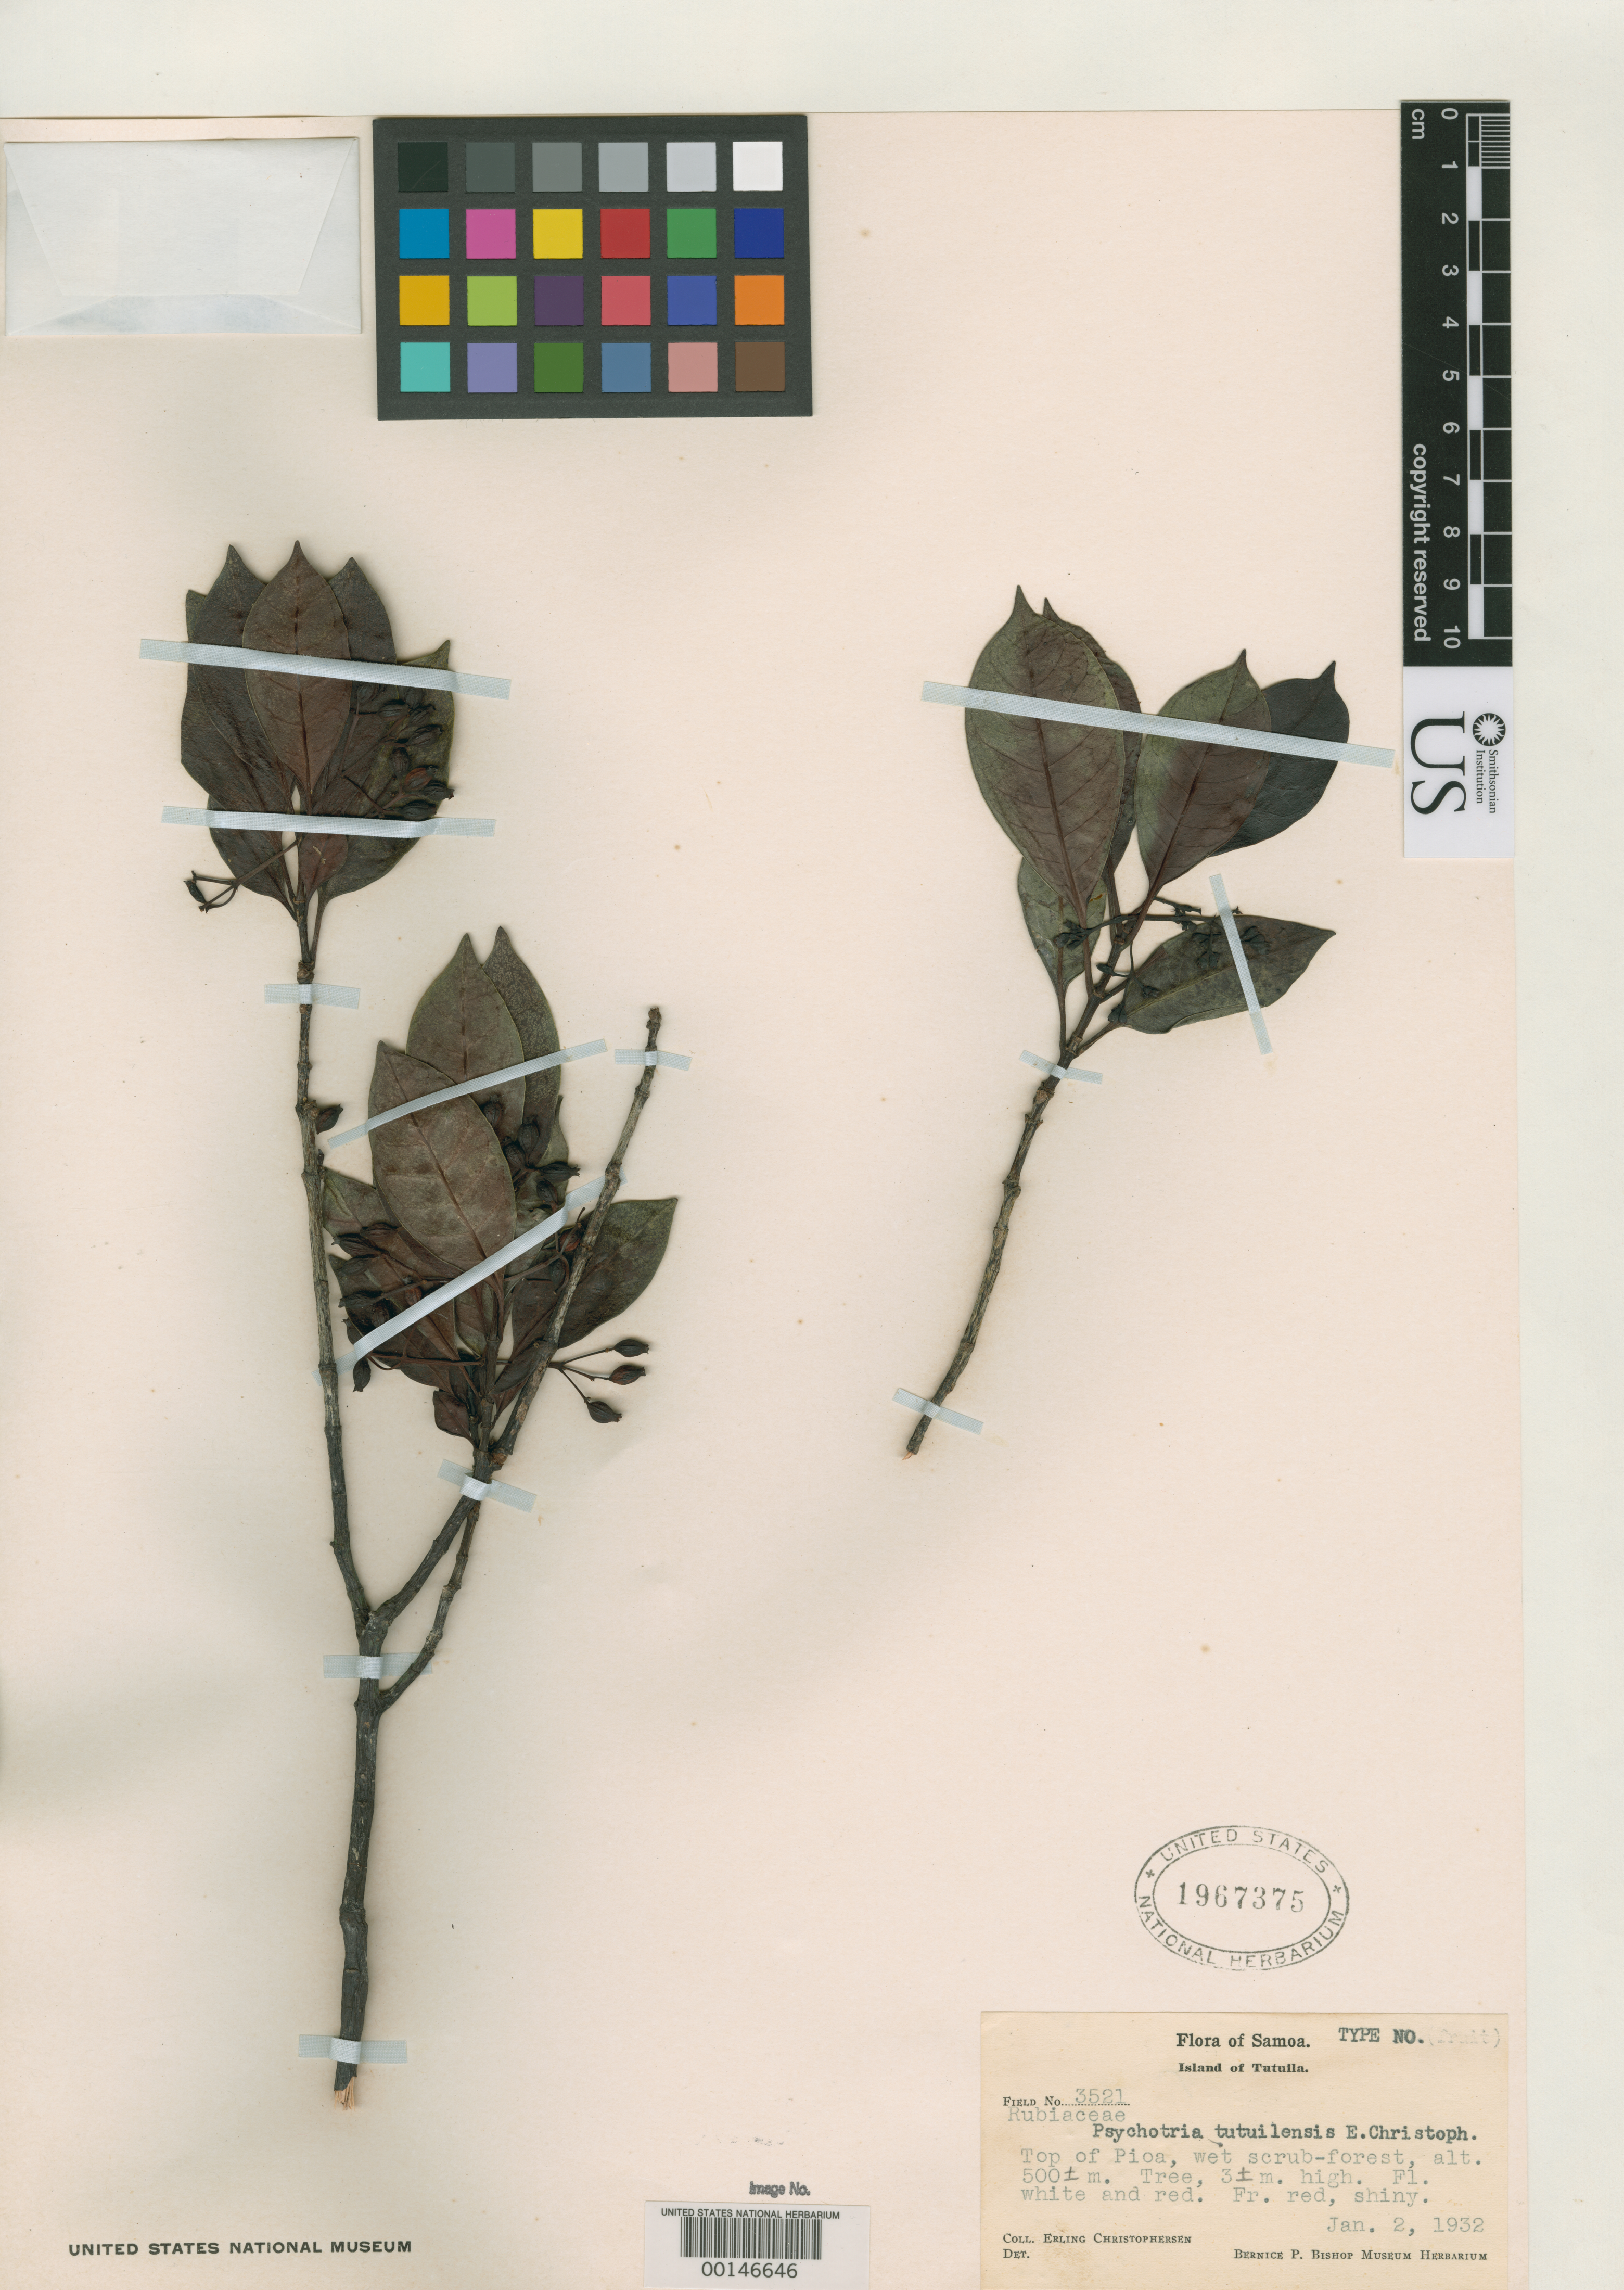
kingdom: Plantae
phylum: Tracheophyta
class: Magnoliopsida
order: Gentianales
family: Rubiaceae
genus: Psychotria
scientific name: Psychotria tutuilensis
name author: Christoph.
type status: Isotype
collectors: E. Christophersen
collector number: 3521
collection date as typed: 02 Jan 1932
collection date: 1932-01-02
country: American Samoa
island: Tutua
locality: Top of le Pioa.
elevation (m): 500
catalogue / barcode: US 1967375